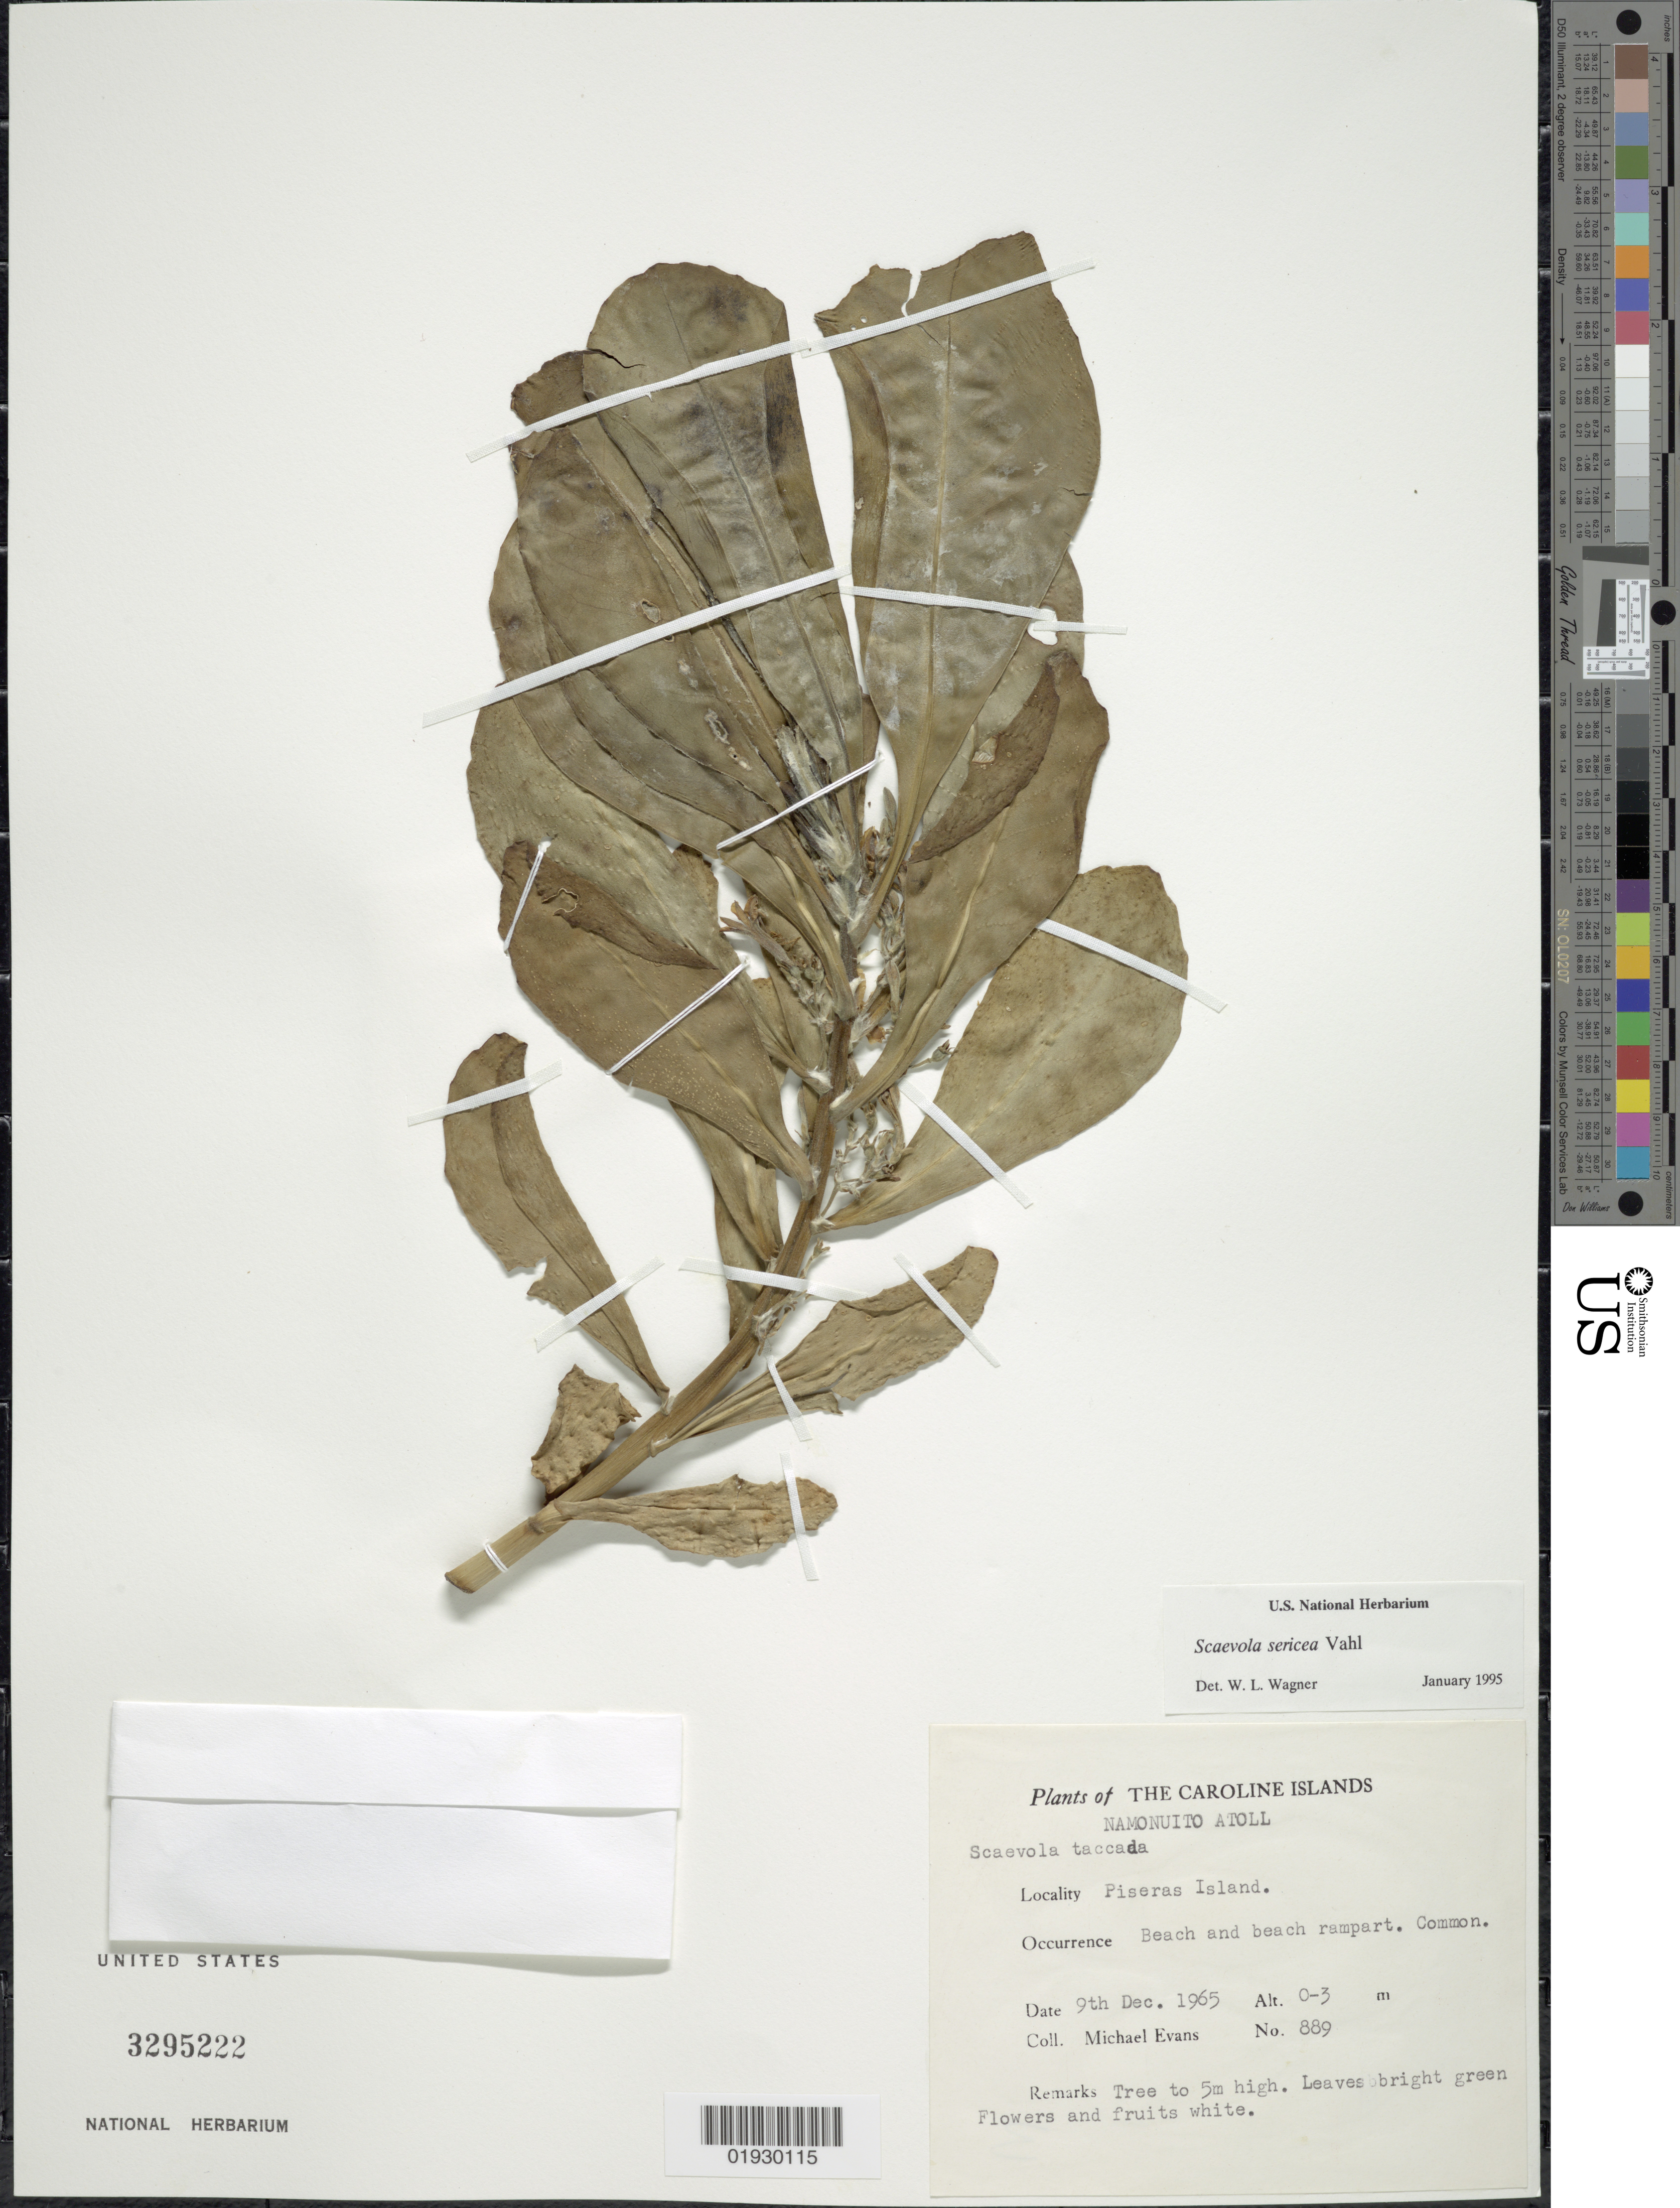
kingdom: Plantae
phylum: Tracheophyta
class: Magnoliopsida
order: Asterales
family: Goodeniaceae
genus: Scaevola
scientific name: Scaevola taccada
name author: (Gaertn.) Roxb.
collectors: M. Evans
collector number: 889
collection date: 1965-12-09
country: Micronesia, Federated States of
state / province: Truk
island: Namonuito Atoll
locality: Caroline Islands, Namonuito Atoll, Piseras Island.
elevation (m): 0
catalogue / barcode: US 3295222